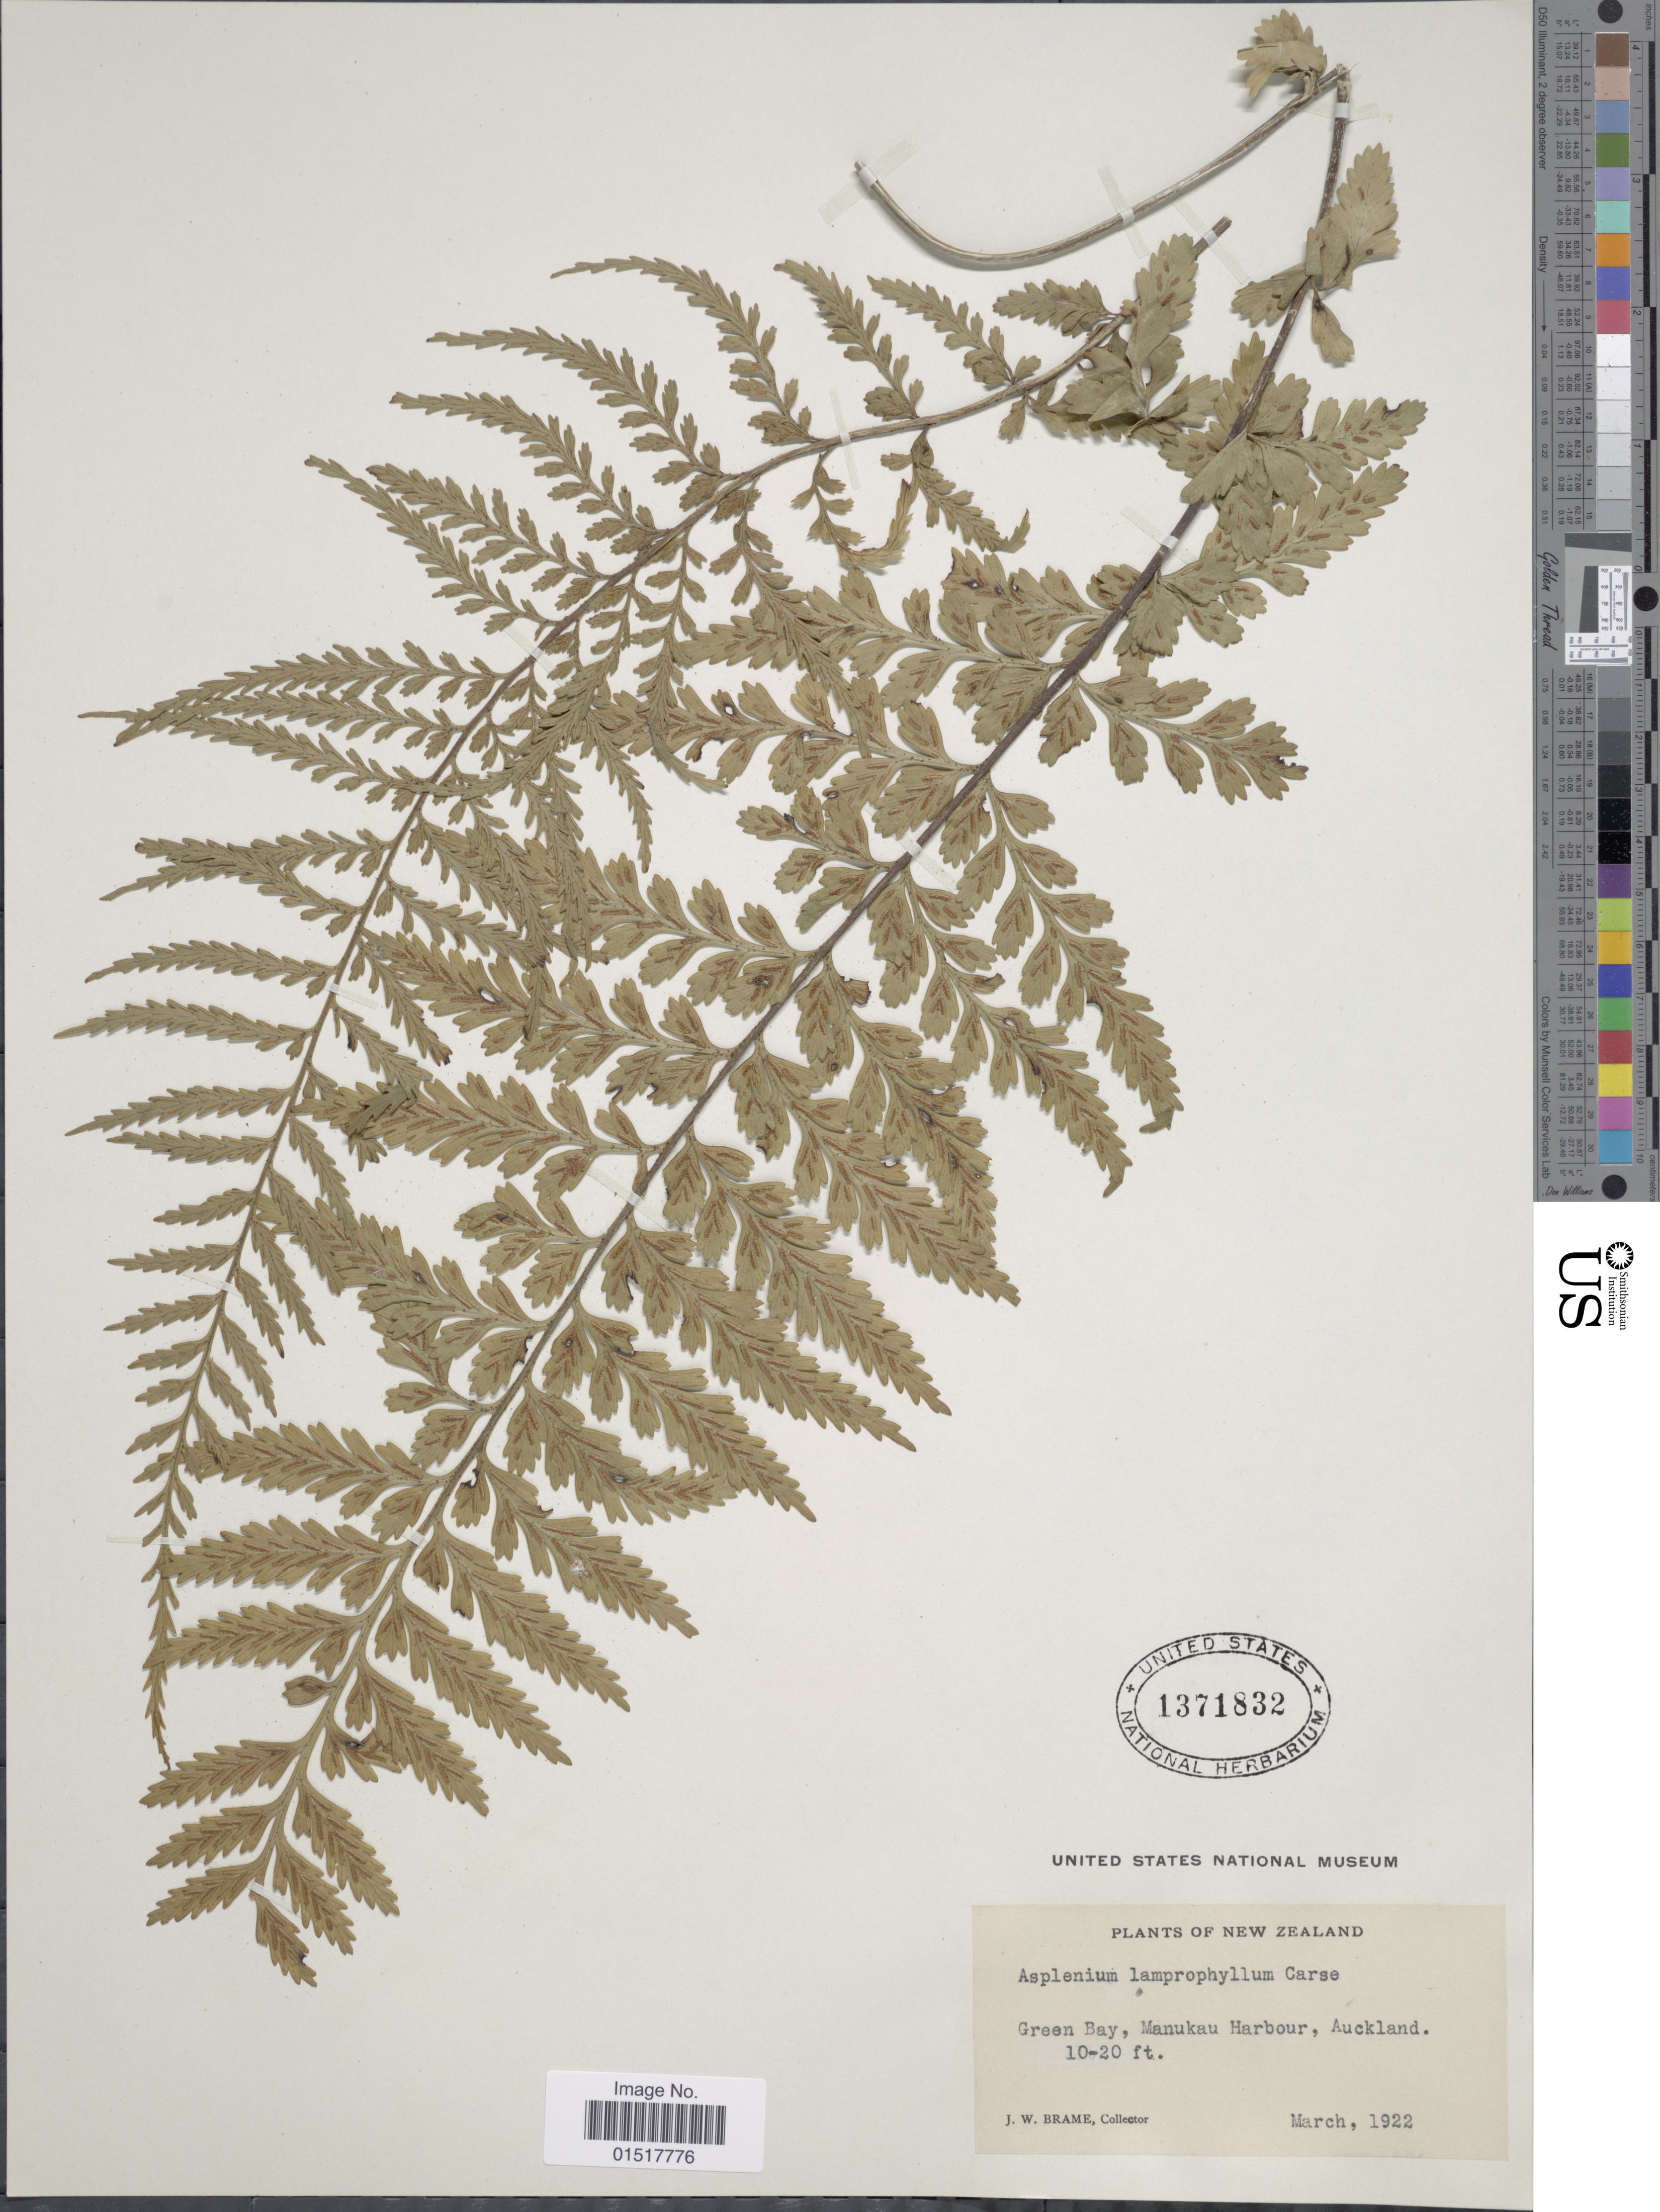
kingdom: Plantae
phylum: Tracheophyta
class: Polypodiopsida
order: Polypodiales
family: Aspleniaceae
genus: Asplenium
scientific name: Asplenium lamprophyllum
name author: Carse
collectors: J. Brame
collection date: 1922-03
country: New Zealand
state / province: Auckland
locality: Green Bay, Manukau Harbour.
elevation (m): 3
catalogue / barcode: US 1371832